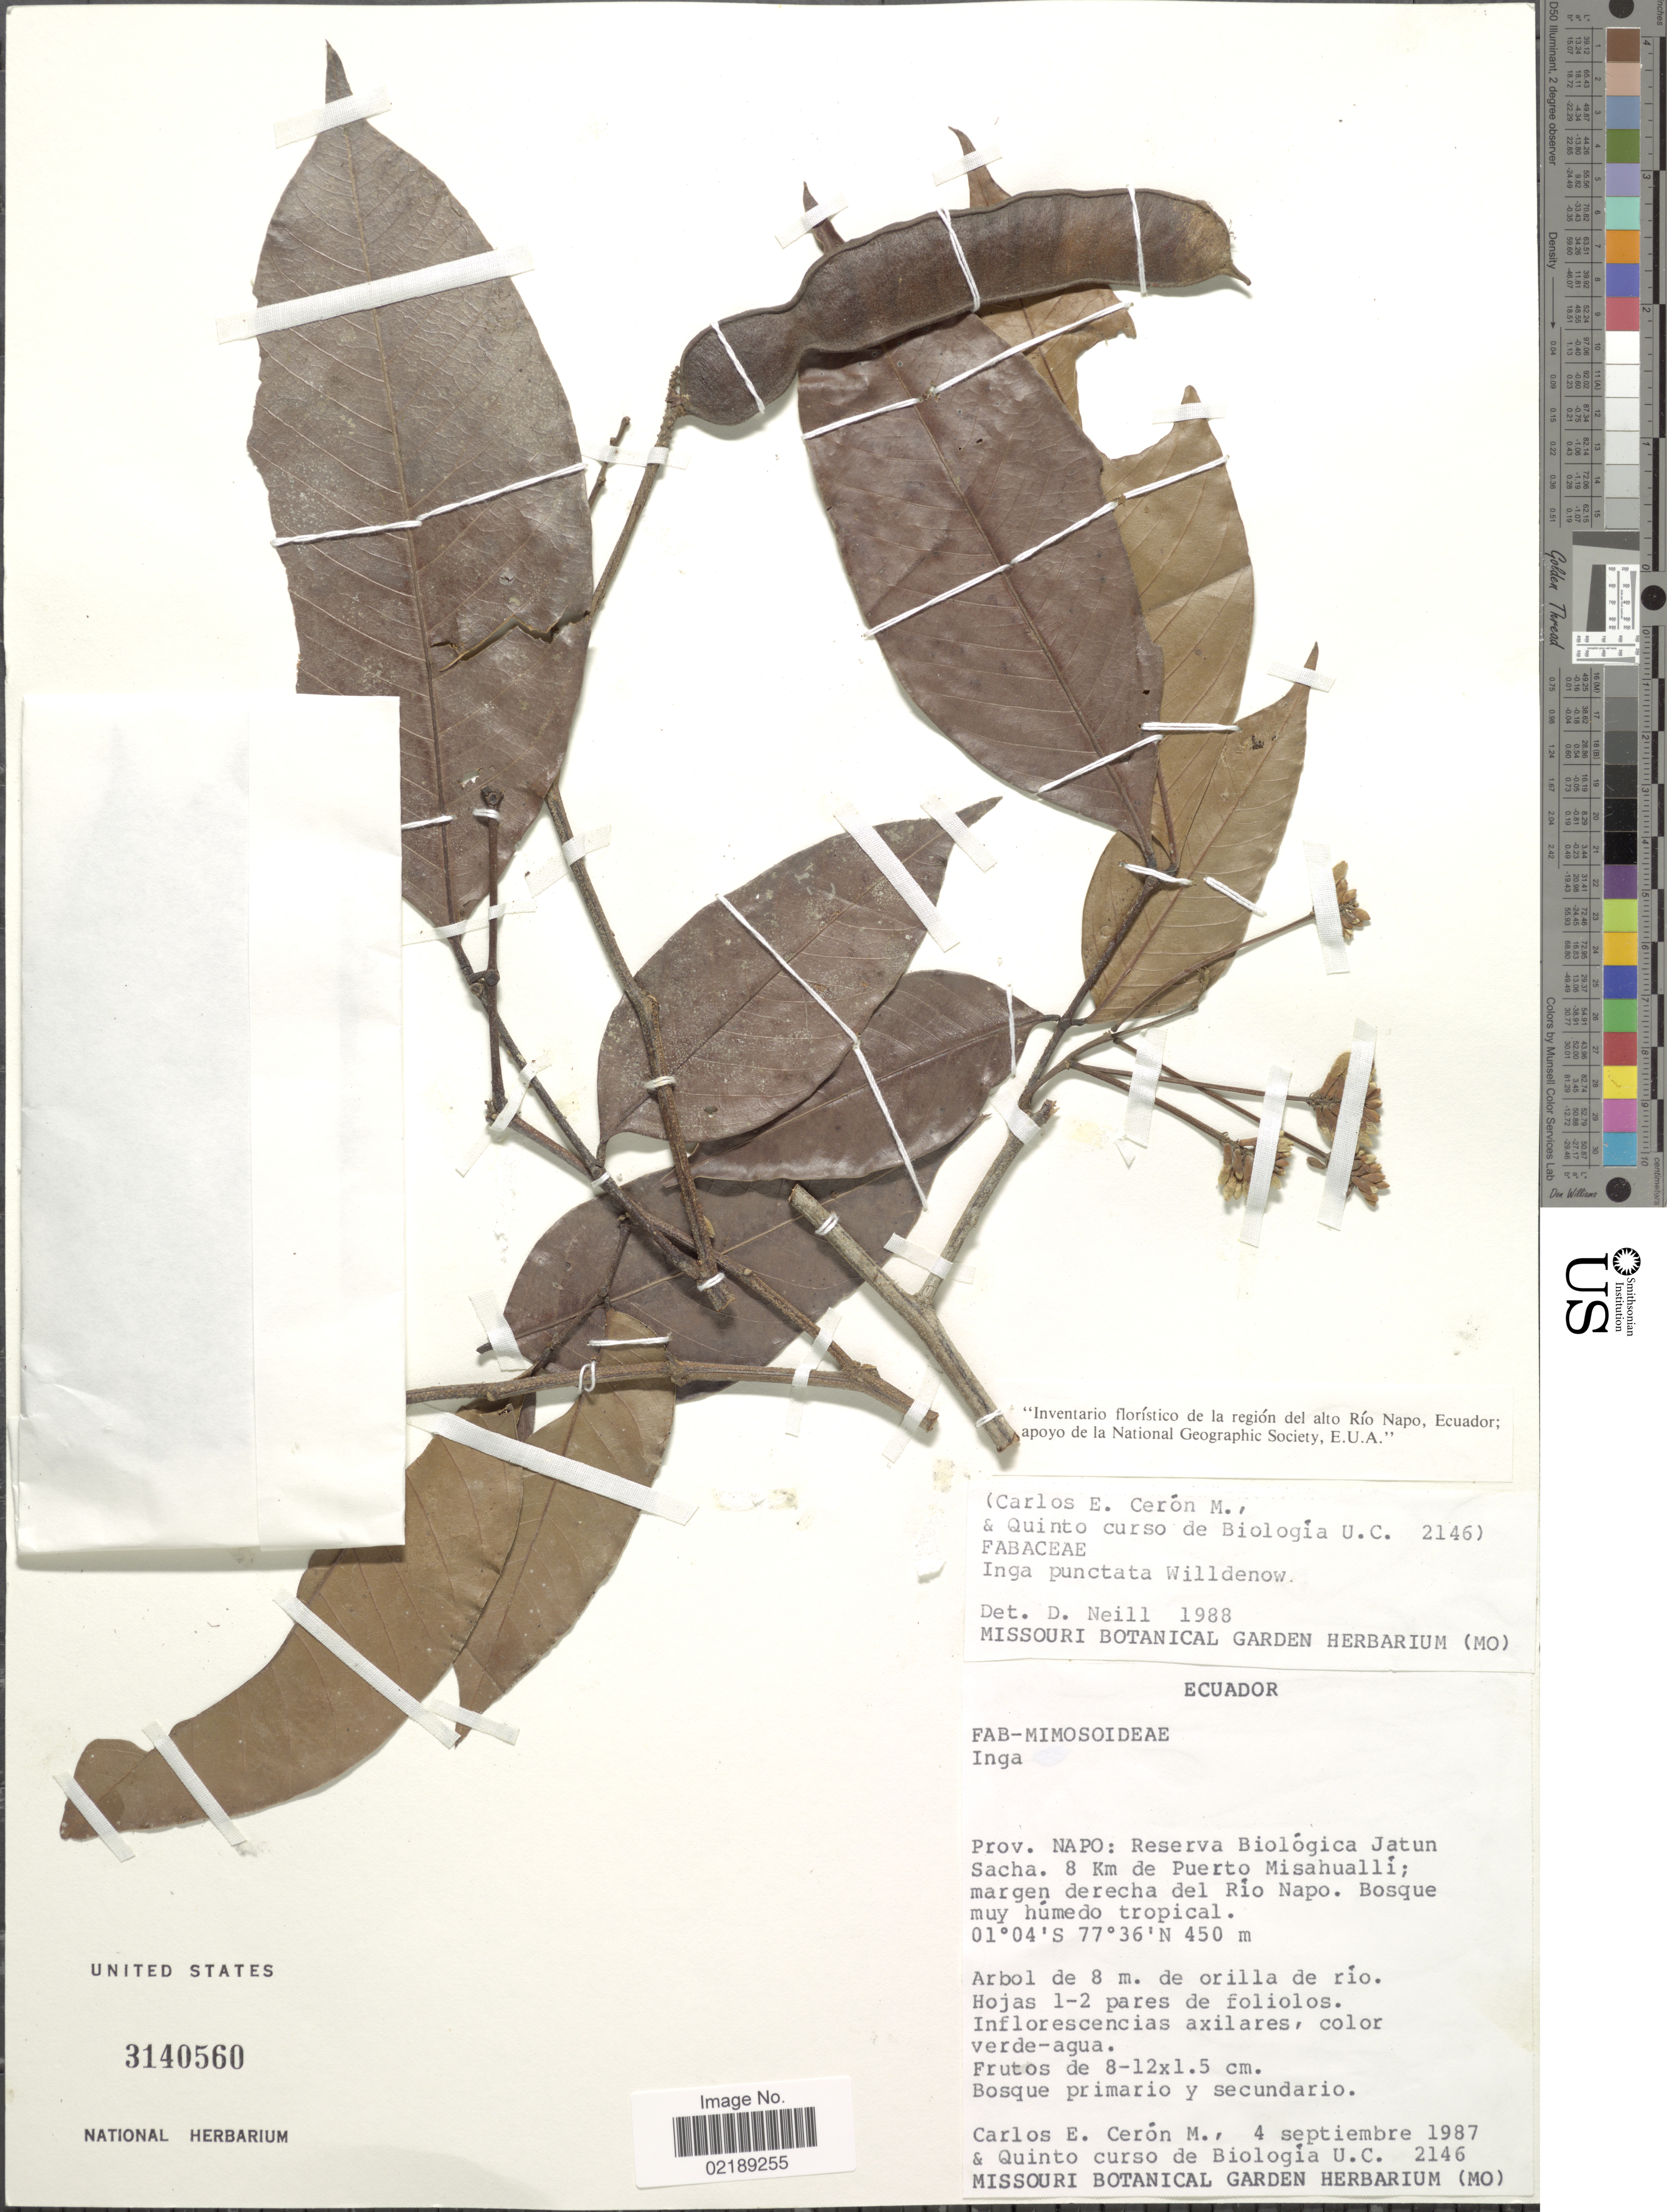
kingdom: Plantae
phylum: Tracheophyta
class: Magnoliopsida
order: Fabales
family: Fabaceae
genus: Inga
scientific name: Inga punctata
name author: Willd.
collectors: C. E. Cerón M. & Quinto Curso de Biología U.C.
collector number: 2146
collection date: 1987-09-04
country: Ecuador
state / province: Napo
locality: Reserva Biologica Jatun Sacha, 8 Km de Puerto Misahualli, margen derecha del Rio Napo, bosque humedo tropical.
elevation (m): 450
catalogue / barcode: US 3140560